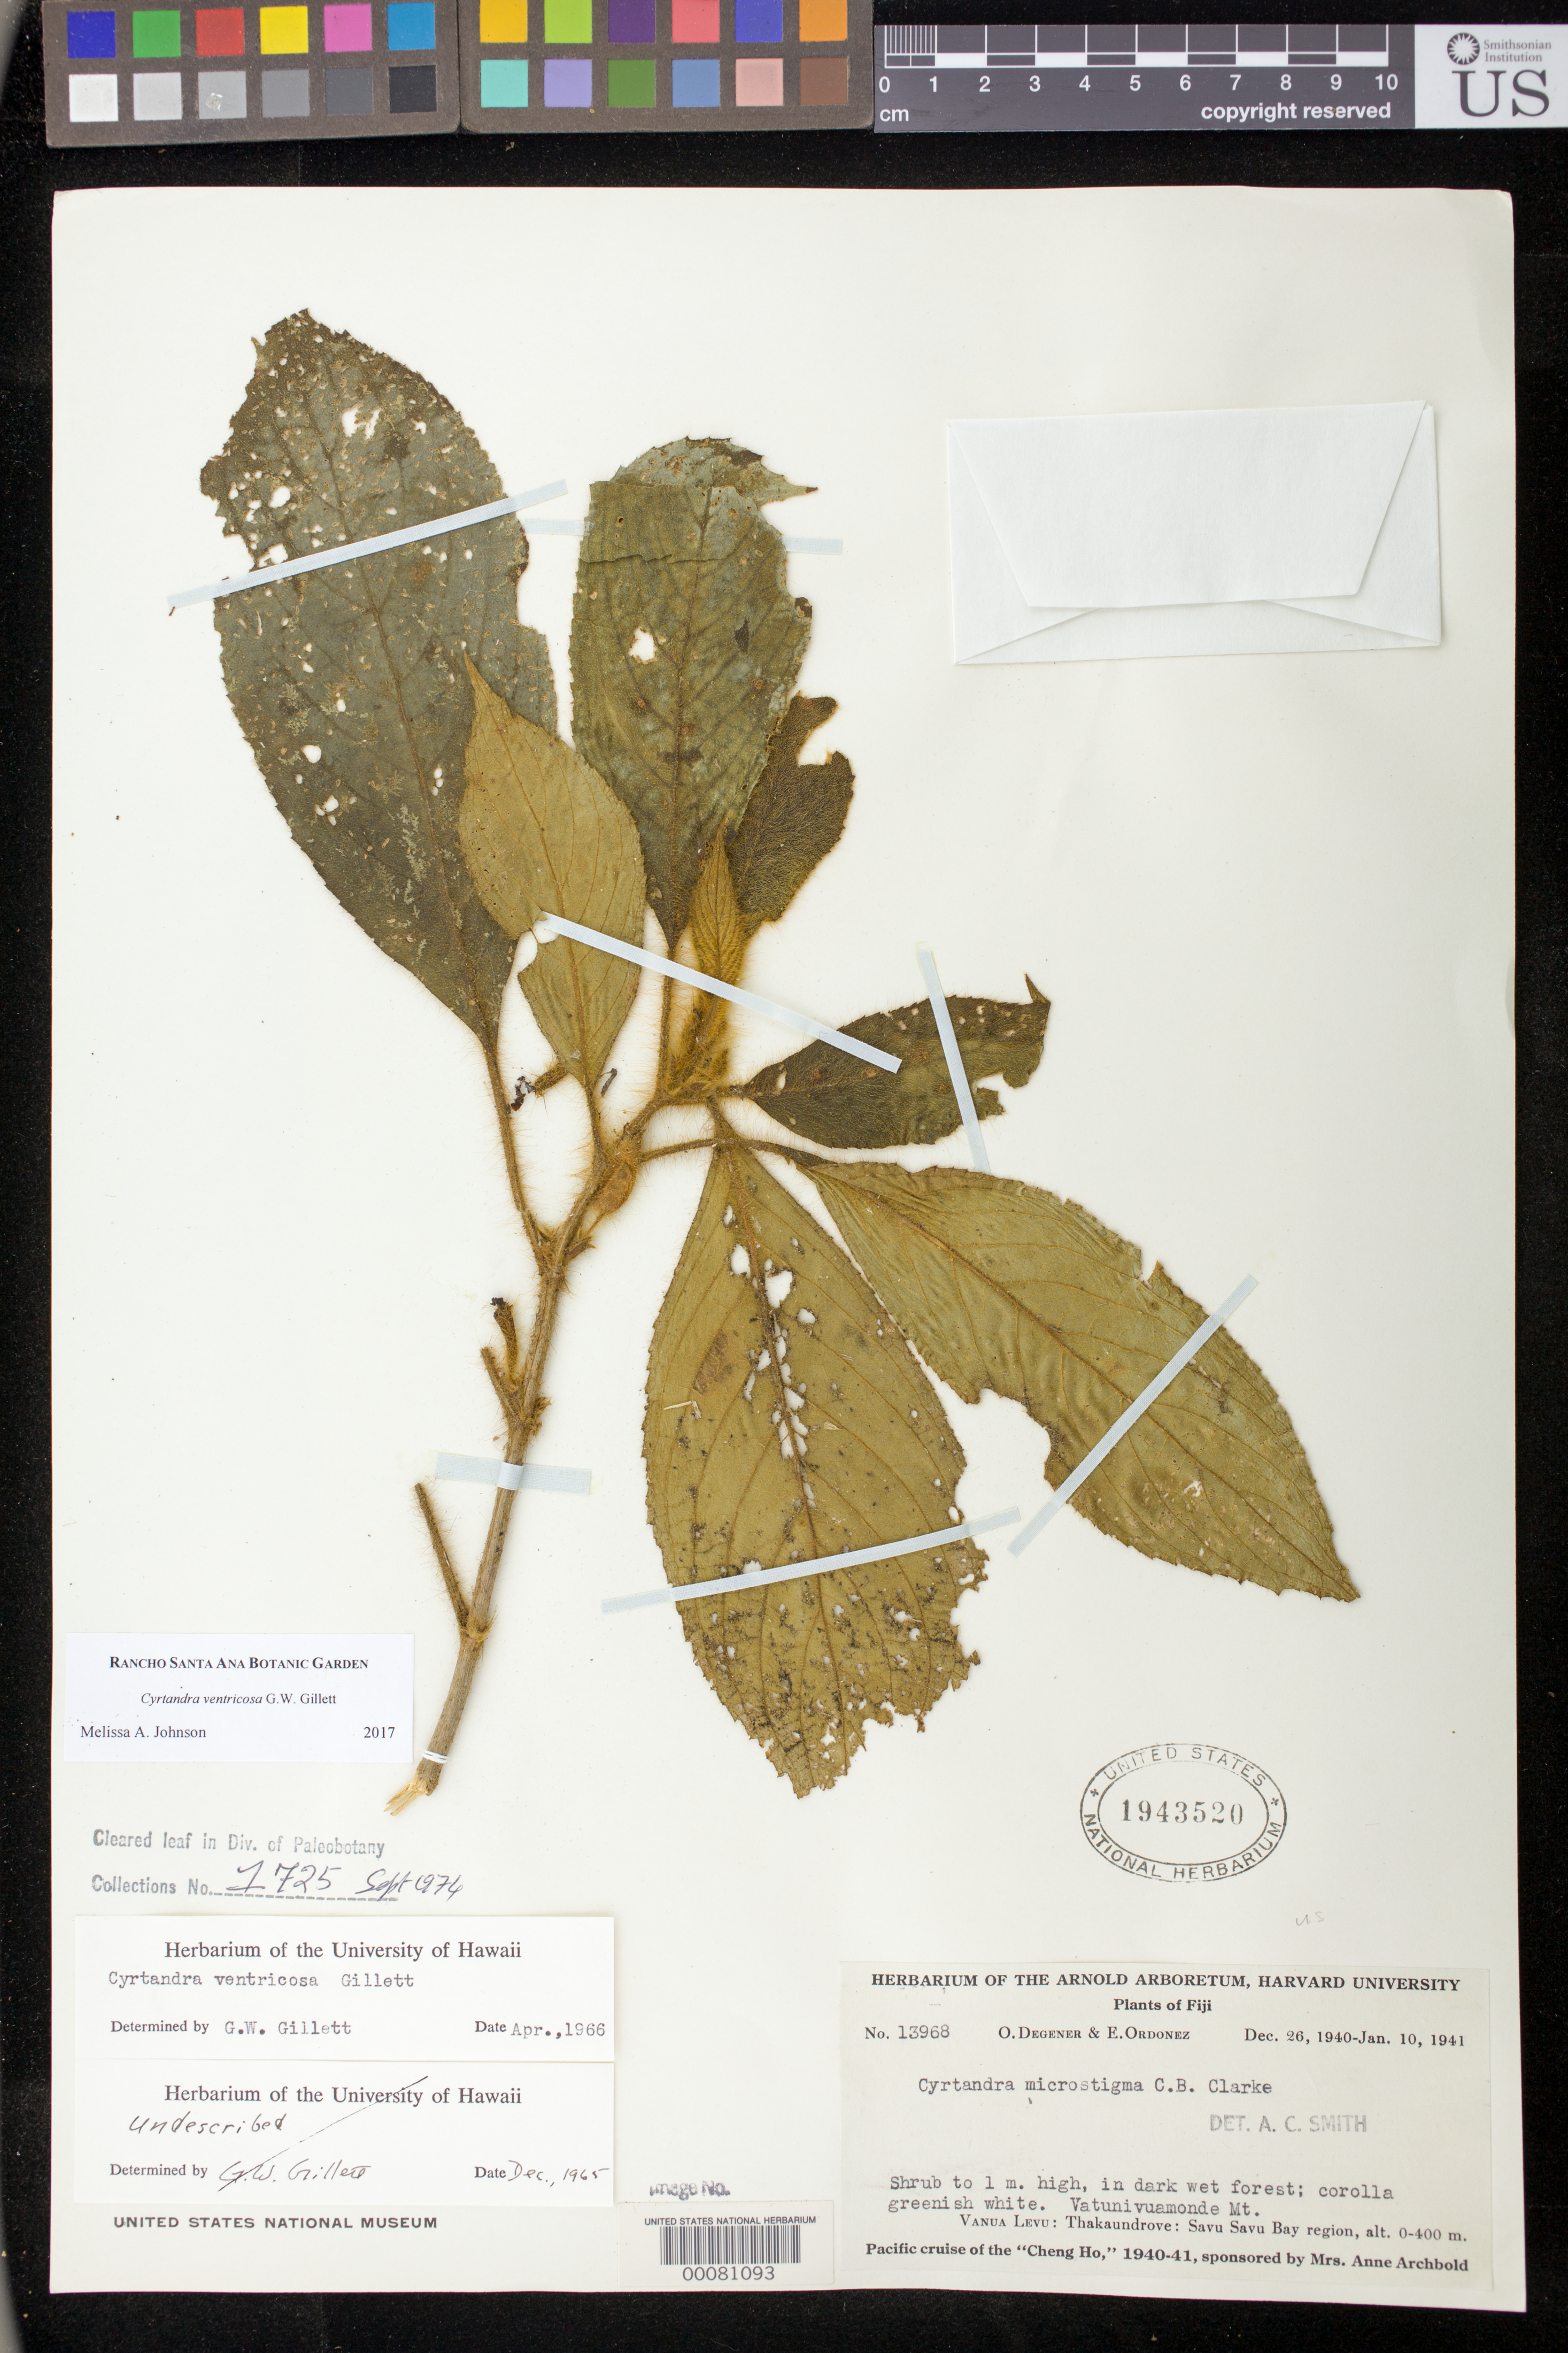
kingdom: Plantae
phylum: Tracheophyta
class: Magnoliopsida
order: Lamiales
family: Gesneriaceae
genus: Cyrtandra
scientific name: Cyrtandra ventricosa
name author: G.W. Gillett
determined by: Johnson, Melissa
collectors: O. Degener & E. Ordonez.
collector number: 13968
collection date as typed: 1940-1941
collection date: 1940/1941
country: Fiji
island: Vanua Levu I.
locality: Thakaundrove, savu savu bay region, vatunivuamonde mt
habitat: In dark wet forest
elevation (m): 0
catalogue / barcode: US 1943520